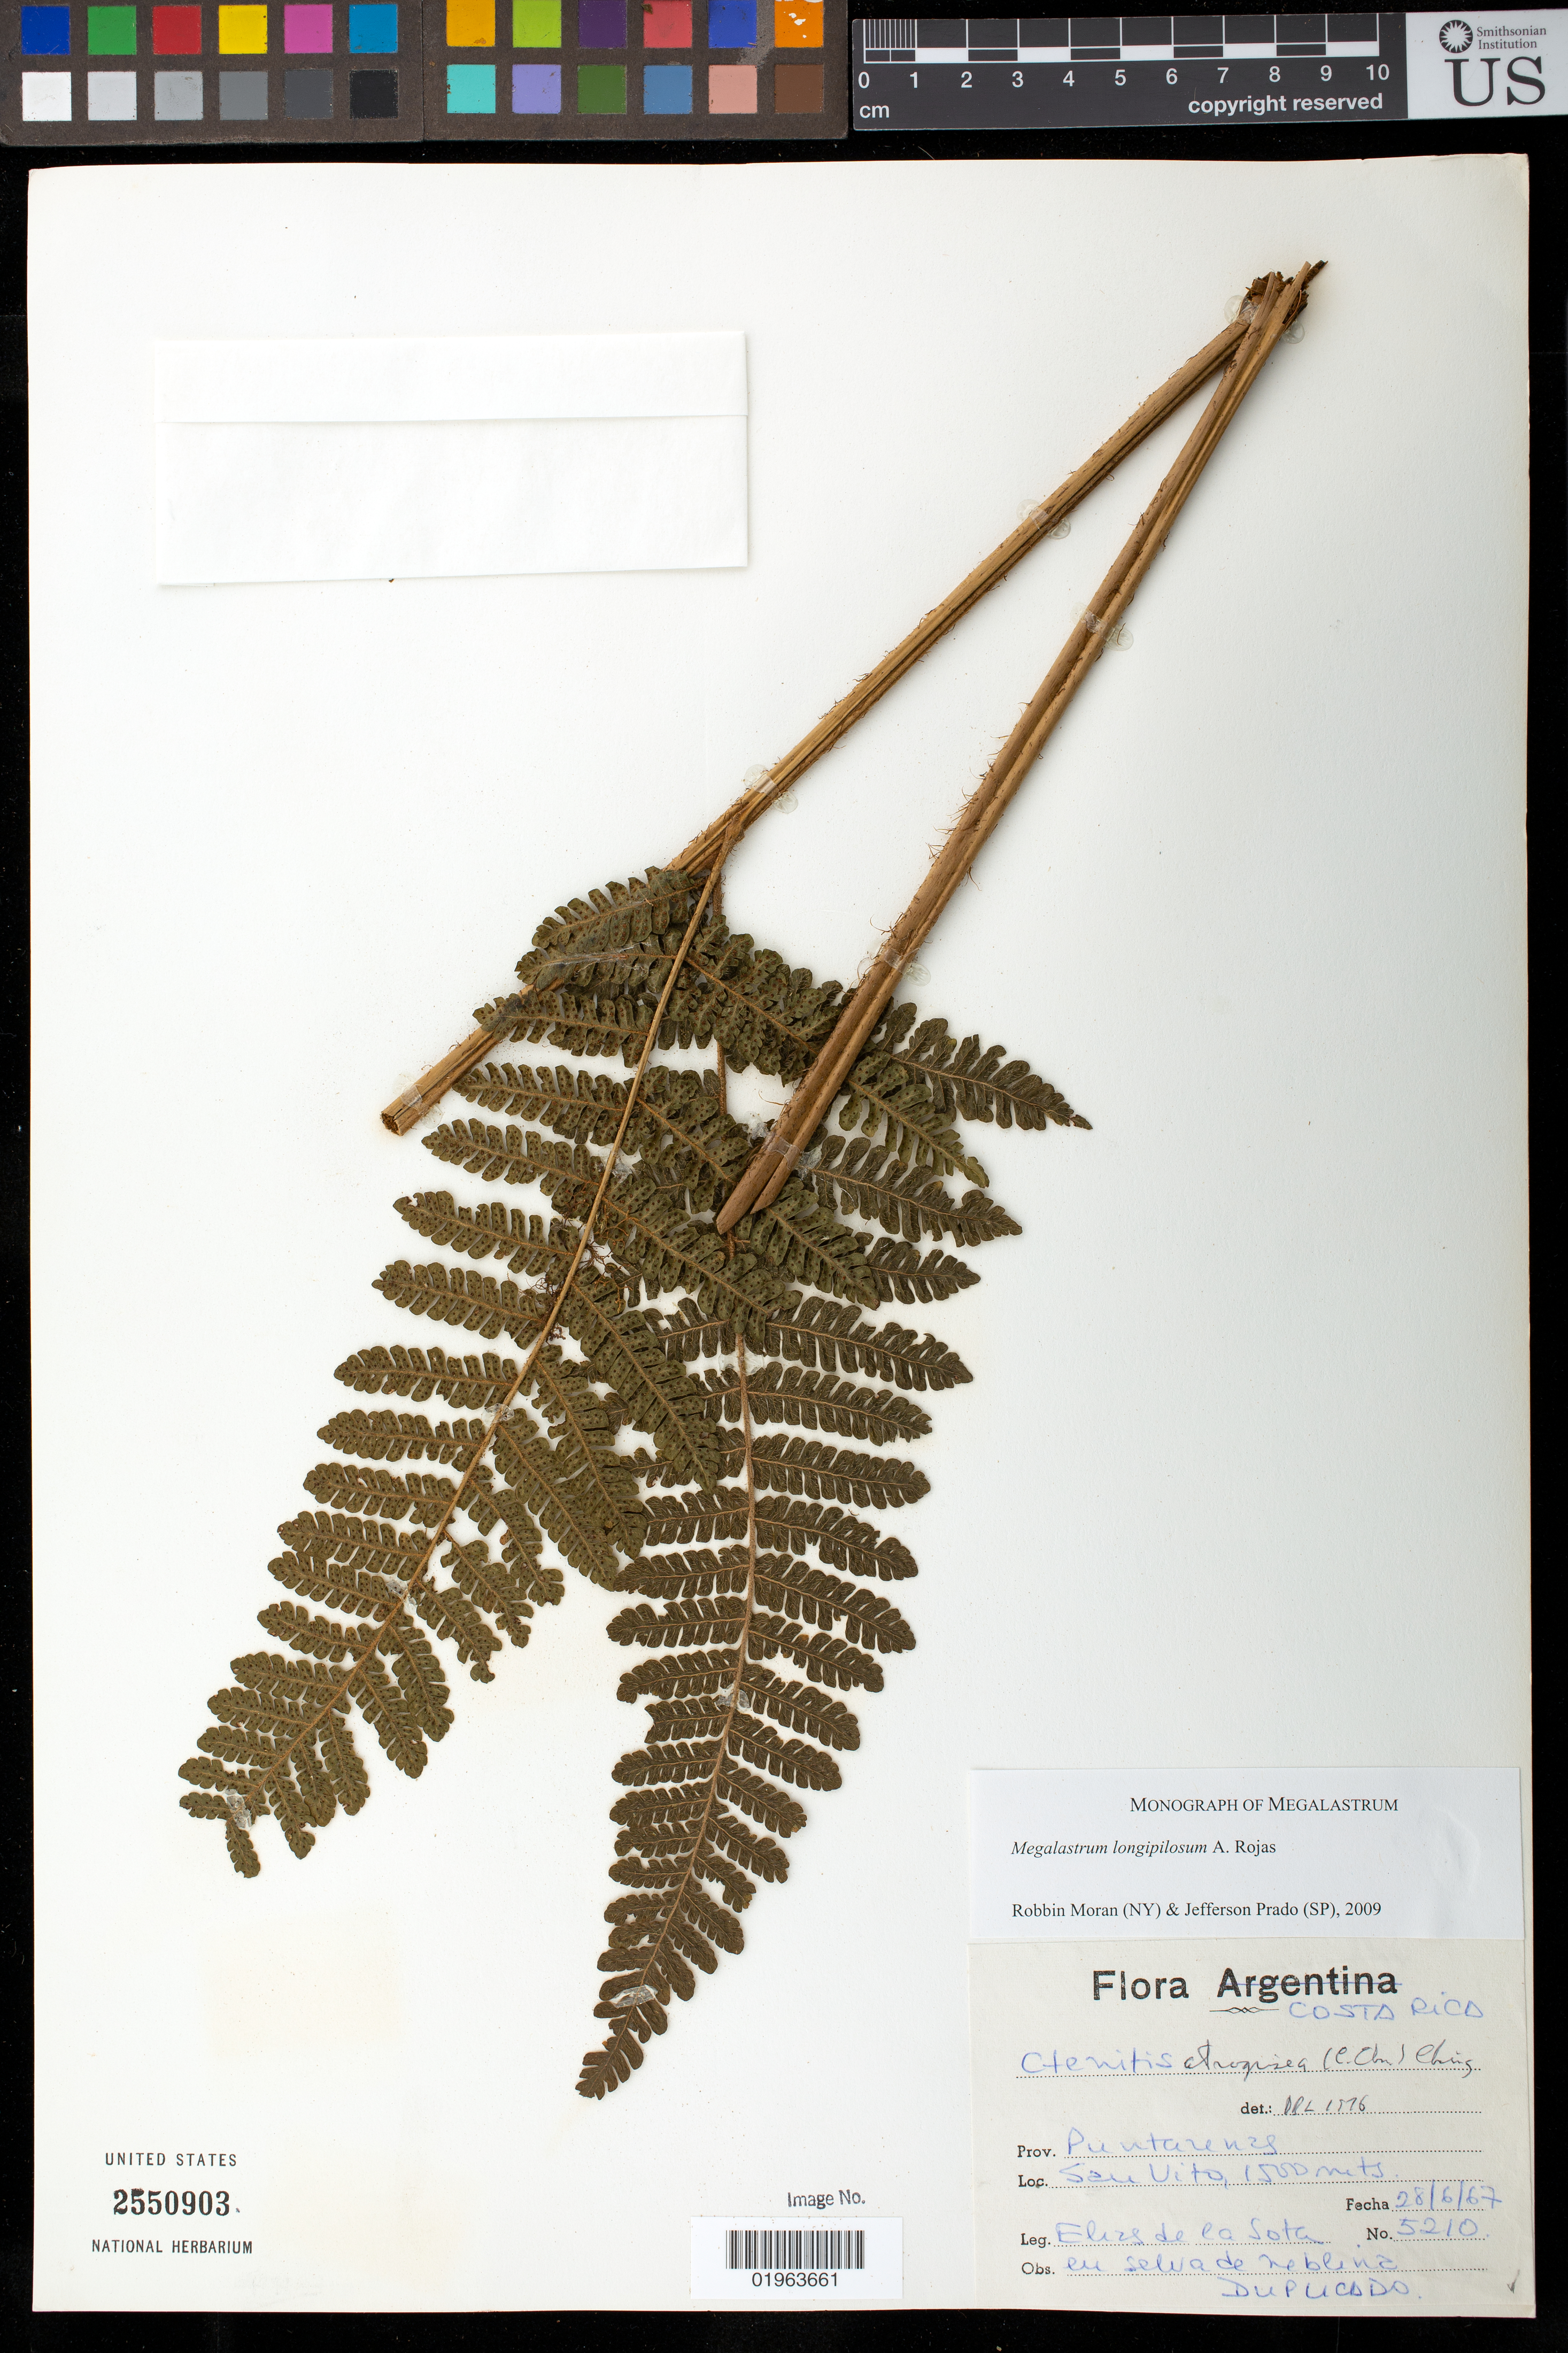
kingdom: Plantae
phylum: Tracheophyta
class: Polypodiopsida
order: Polypodiales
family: Dryopteridaceae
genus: Megalastrum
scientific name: Megalastrum longipilosum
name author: A. Rojas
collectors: E. R. de la Sota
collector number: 5210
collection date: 1967-06-28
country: Costa Rica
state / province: Puntarenas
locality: Costa Rica, Puntarenas, Szu Vito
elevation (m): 1500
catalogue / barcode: US 2550903